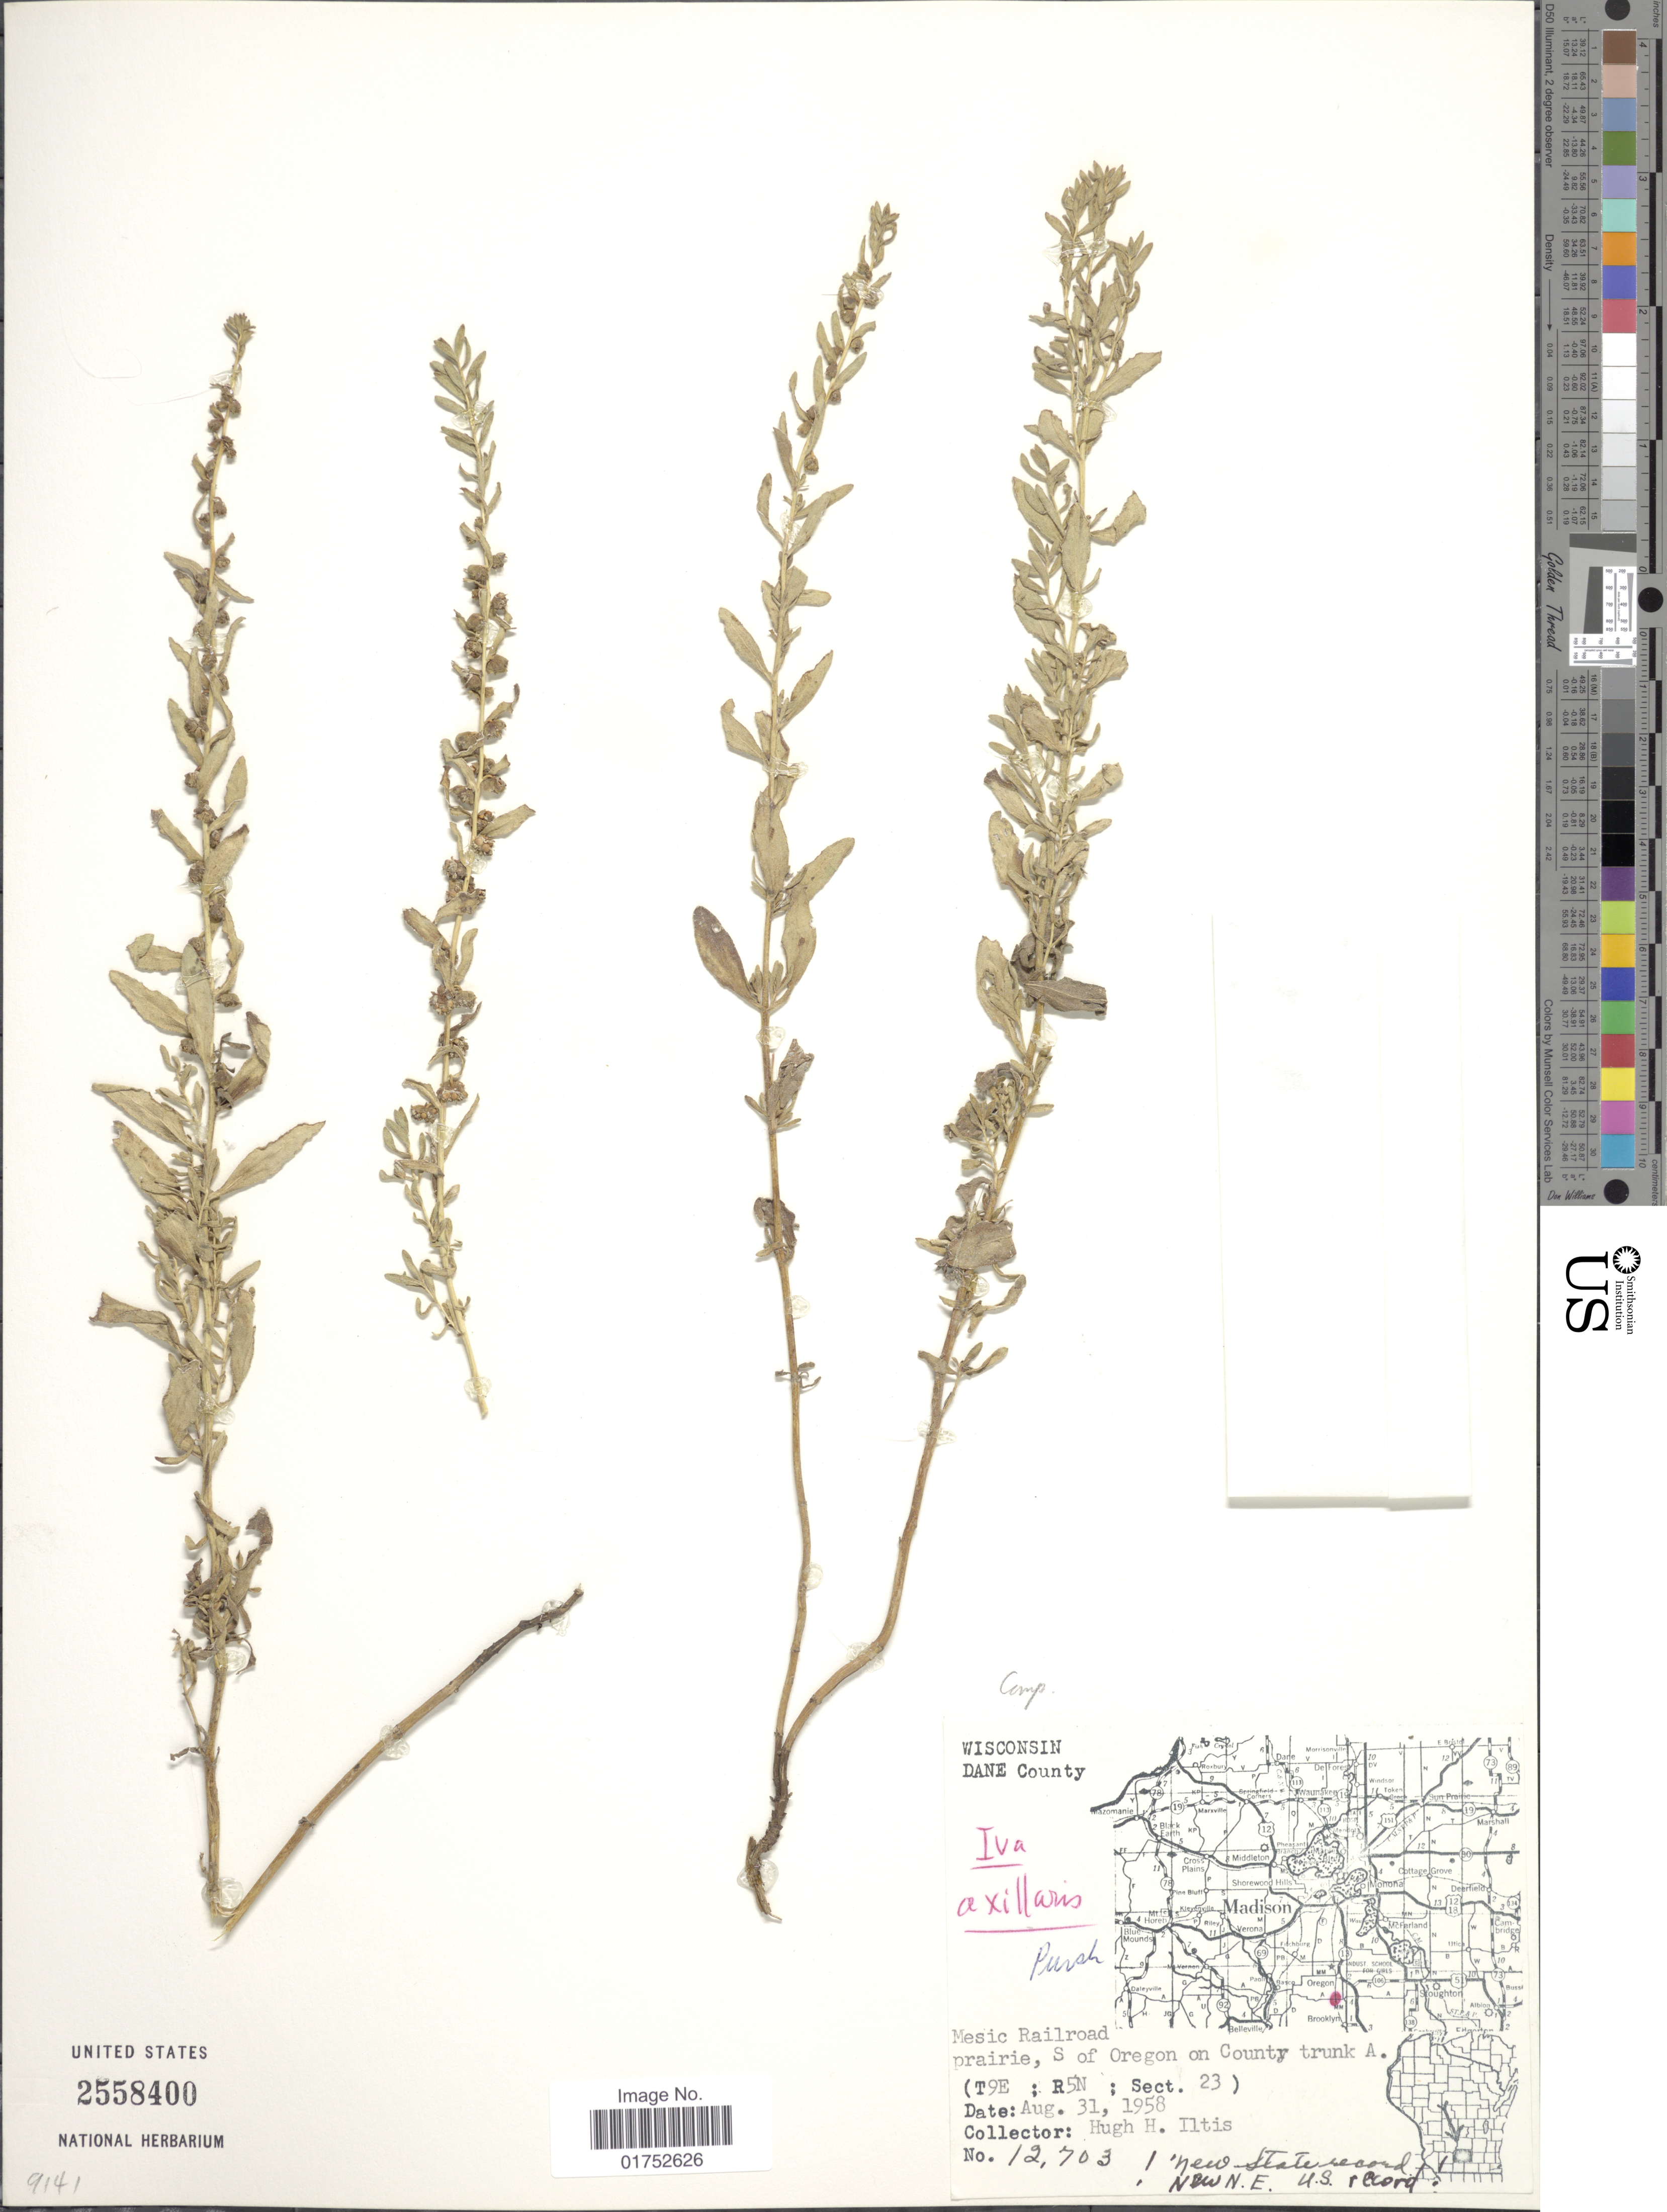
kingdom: Plantae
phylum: Tracheophyta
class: Magnoliopsida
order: Asterales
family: Asteraceae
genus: Iva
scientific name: Iva axillaris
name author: Pursh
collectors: H. H. Iltis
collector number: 12703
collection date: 1958-08-31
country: United States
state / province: Wisconsin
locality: Dane County, Mesic Railroad prairie, S of Oregon on County trunk A (T9E, R5N, Sect. 23)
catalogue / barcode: US 2558400